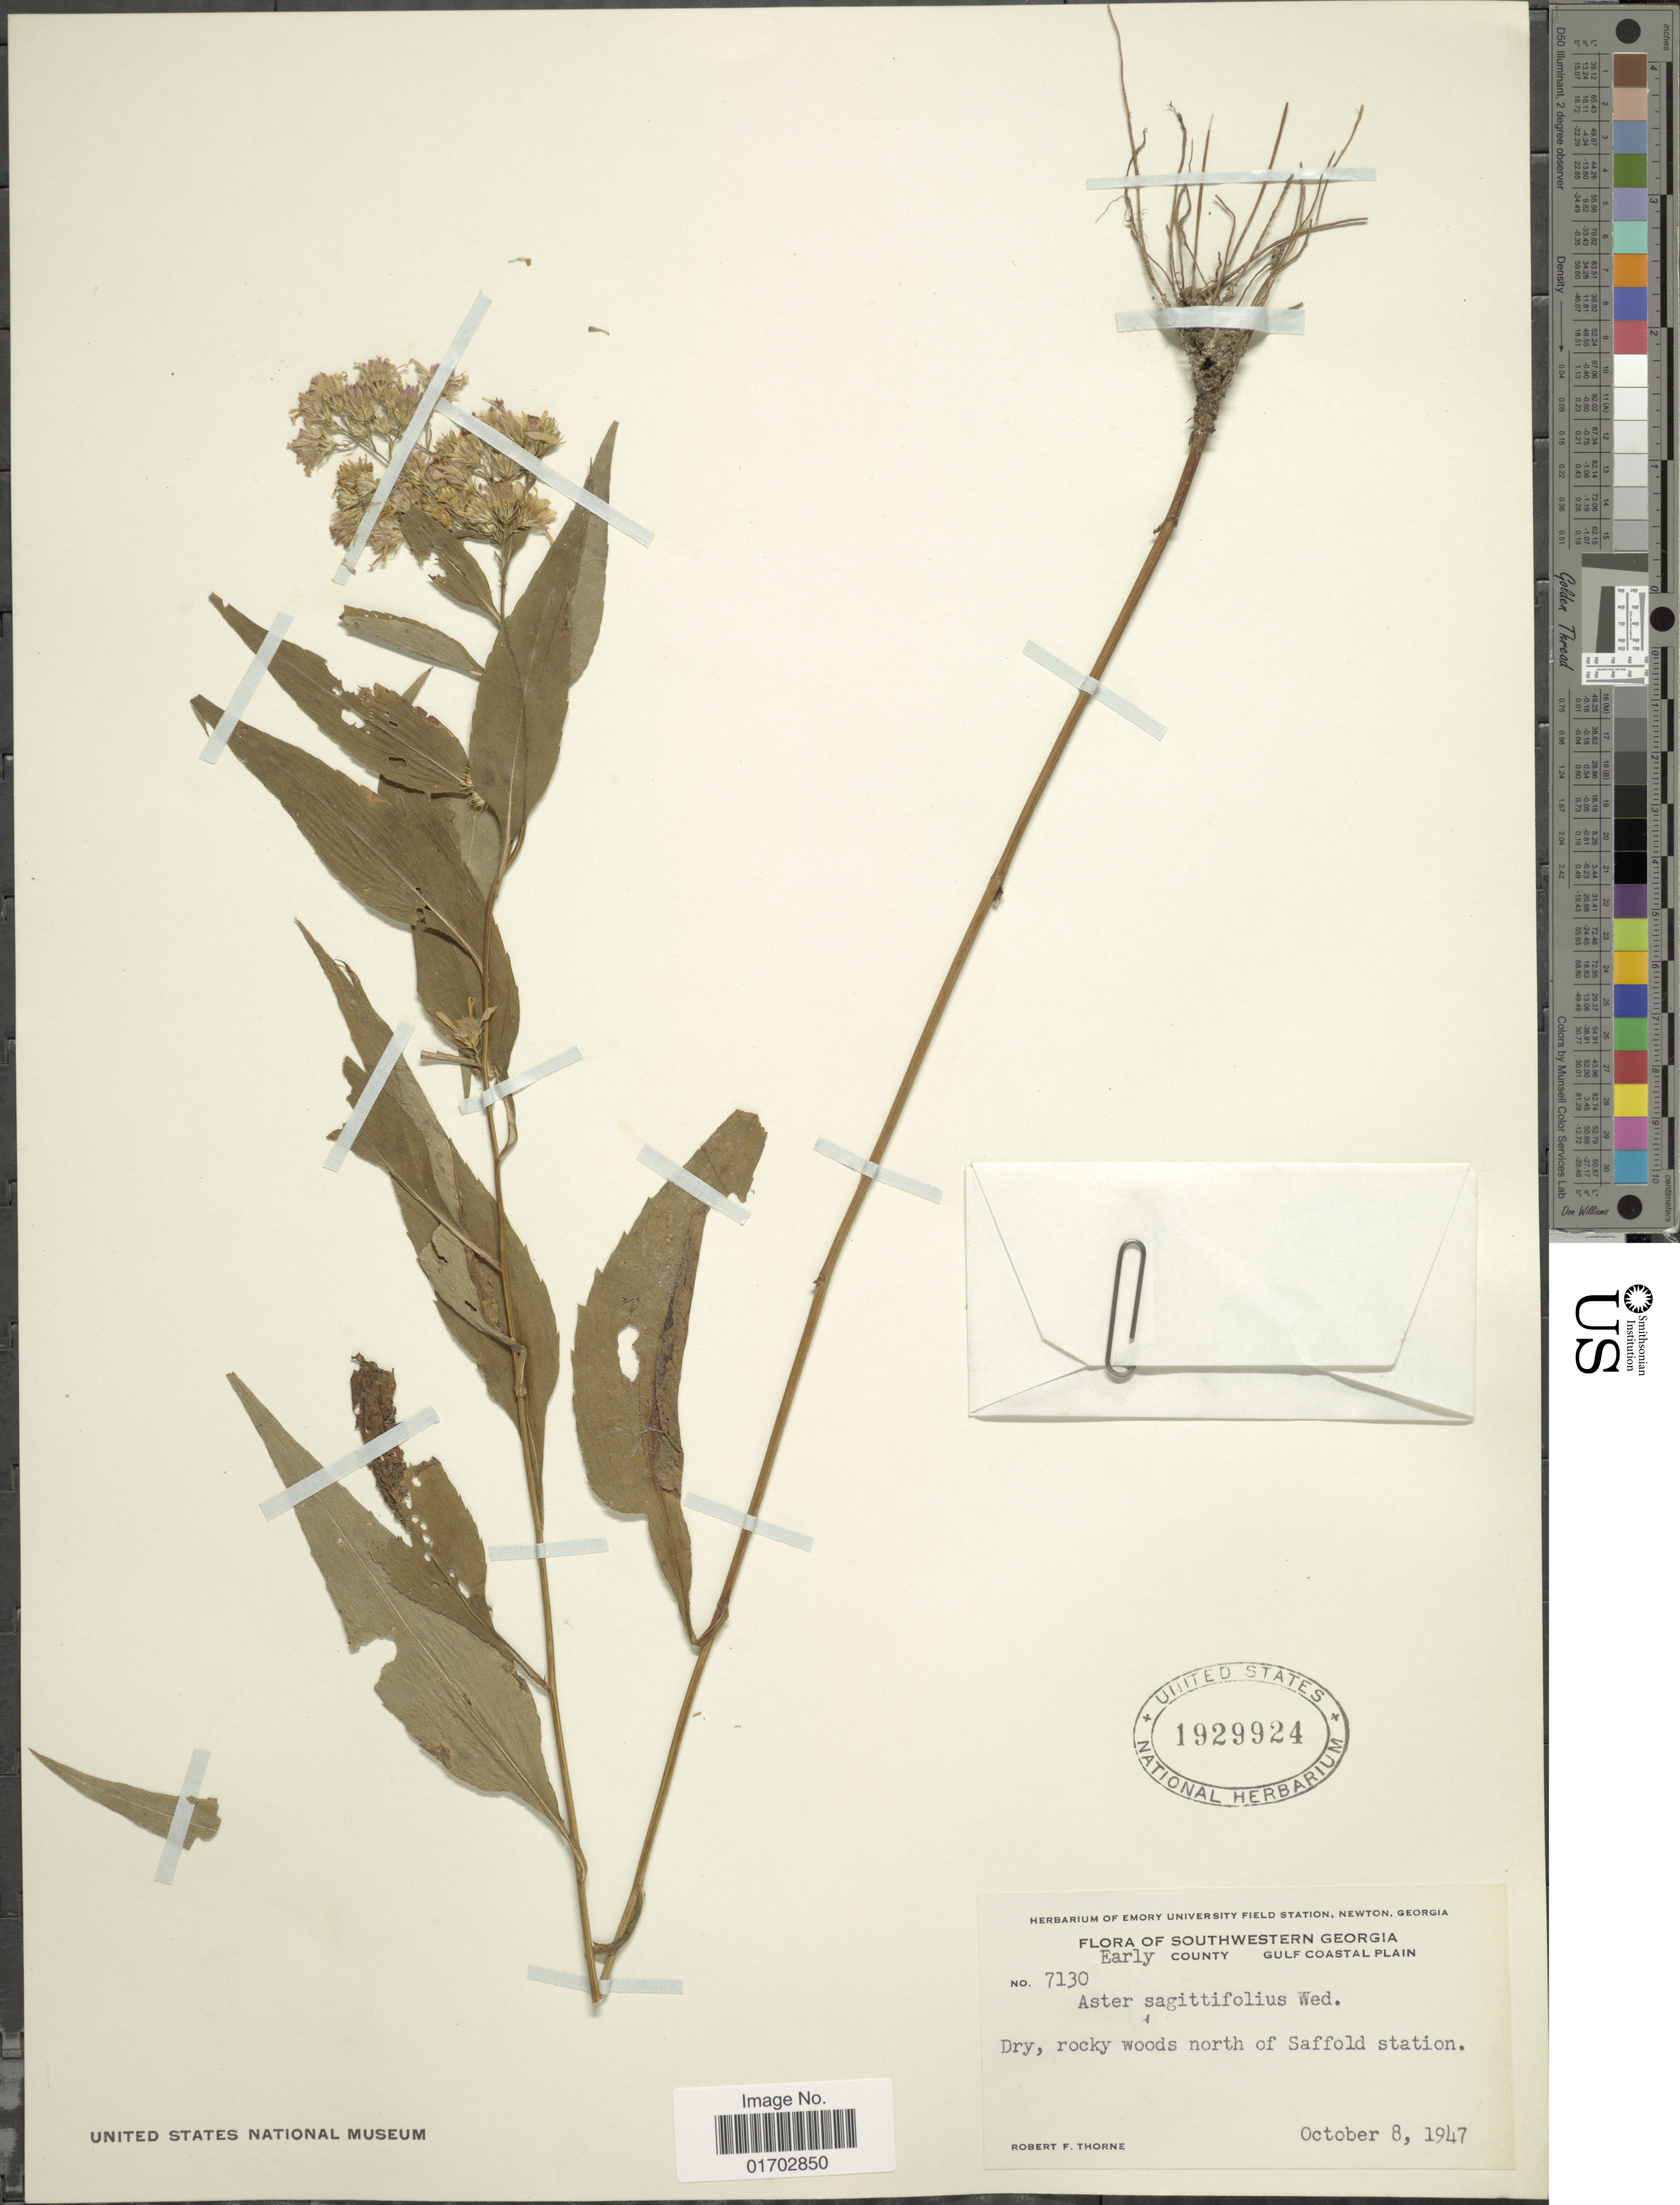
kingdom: Plantae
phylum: Tracheophyta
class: Magnoliopsida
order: Asterales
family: Asteraceae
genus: Symphyotrichum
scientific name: Symphyotrichum sagittifolium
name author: (Wedem. ex Willd.) G.L. Nesom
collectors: R. F. Thorne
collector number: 7130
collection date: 1947-10-08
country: United States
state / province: Georgia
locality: Southwestern Georgia, Early County, Gulf Coastal Plain, north of Saffold Station.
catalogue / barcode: US 1929924